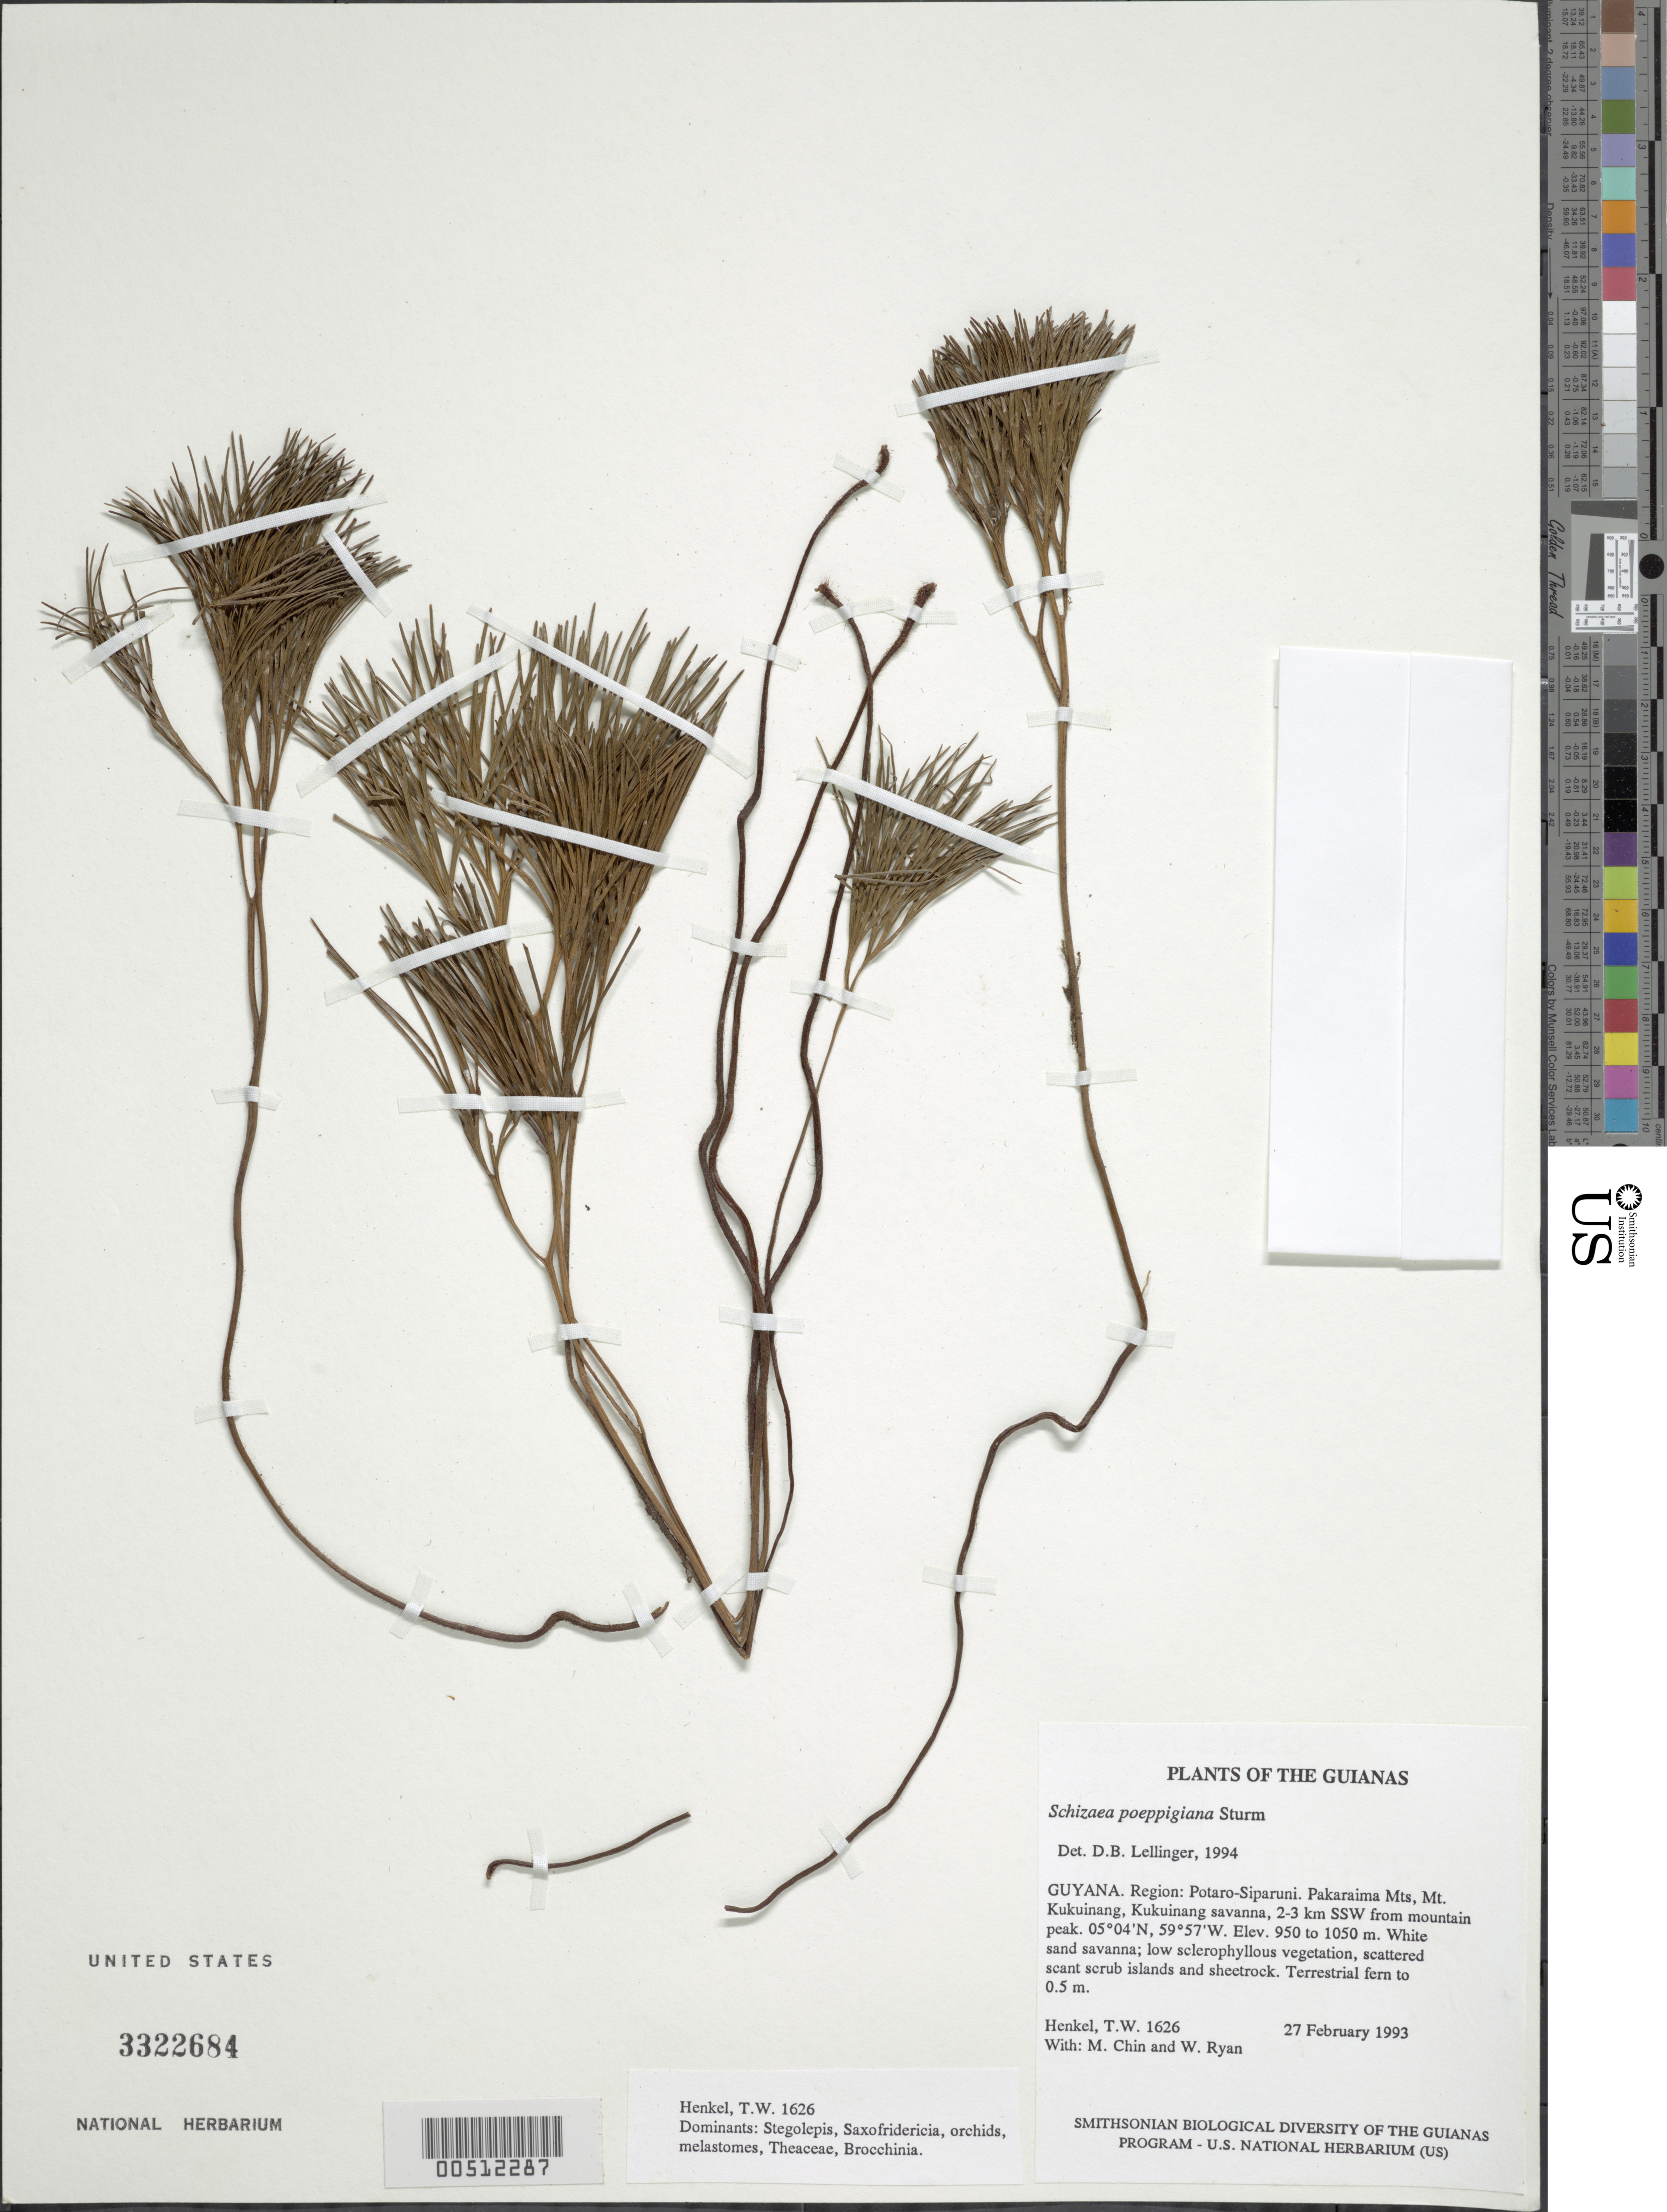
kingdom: Plantae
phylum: Tracheophyta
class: Polypodiopsida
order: Schizaeales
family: Schizaeaceae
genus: Schizaea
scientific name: Schizaea poeppigiana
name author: J.W. Sturm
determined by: Lellinger, David B., (BOT), Smithsonian Institution - National Museum of Natural History (UNITED STATES)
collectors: T. Henkel, M. Chin & W. Ryan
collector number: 1626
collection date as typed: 27 February 1993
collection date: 1993-02-27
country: Guyana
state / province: Potaro-Siparuni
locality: Pakaraima Mts, Mt. Kukuinang, Kukuinang savanna, 2-3 km SSW from mountain peak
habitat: White sand savanna; low sclerophyllous vegetation, scattered scant scrub islands and sheetrock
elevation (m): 950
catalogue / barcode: US 3322684